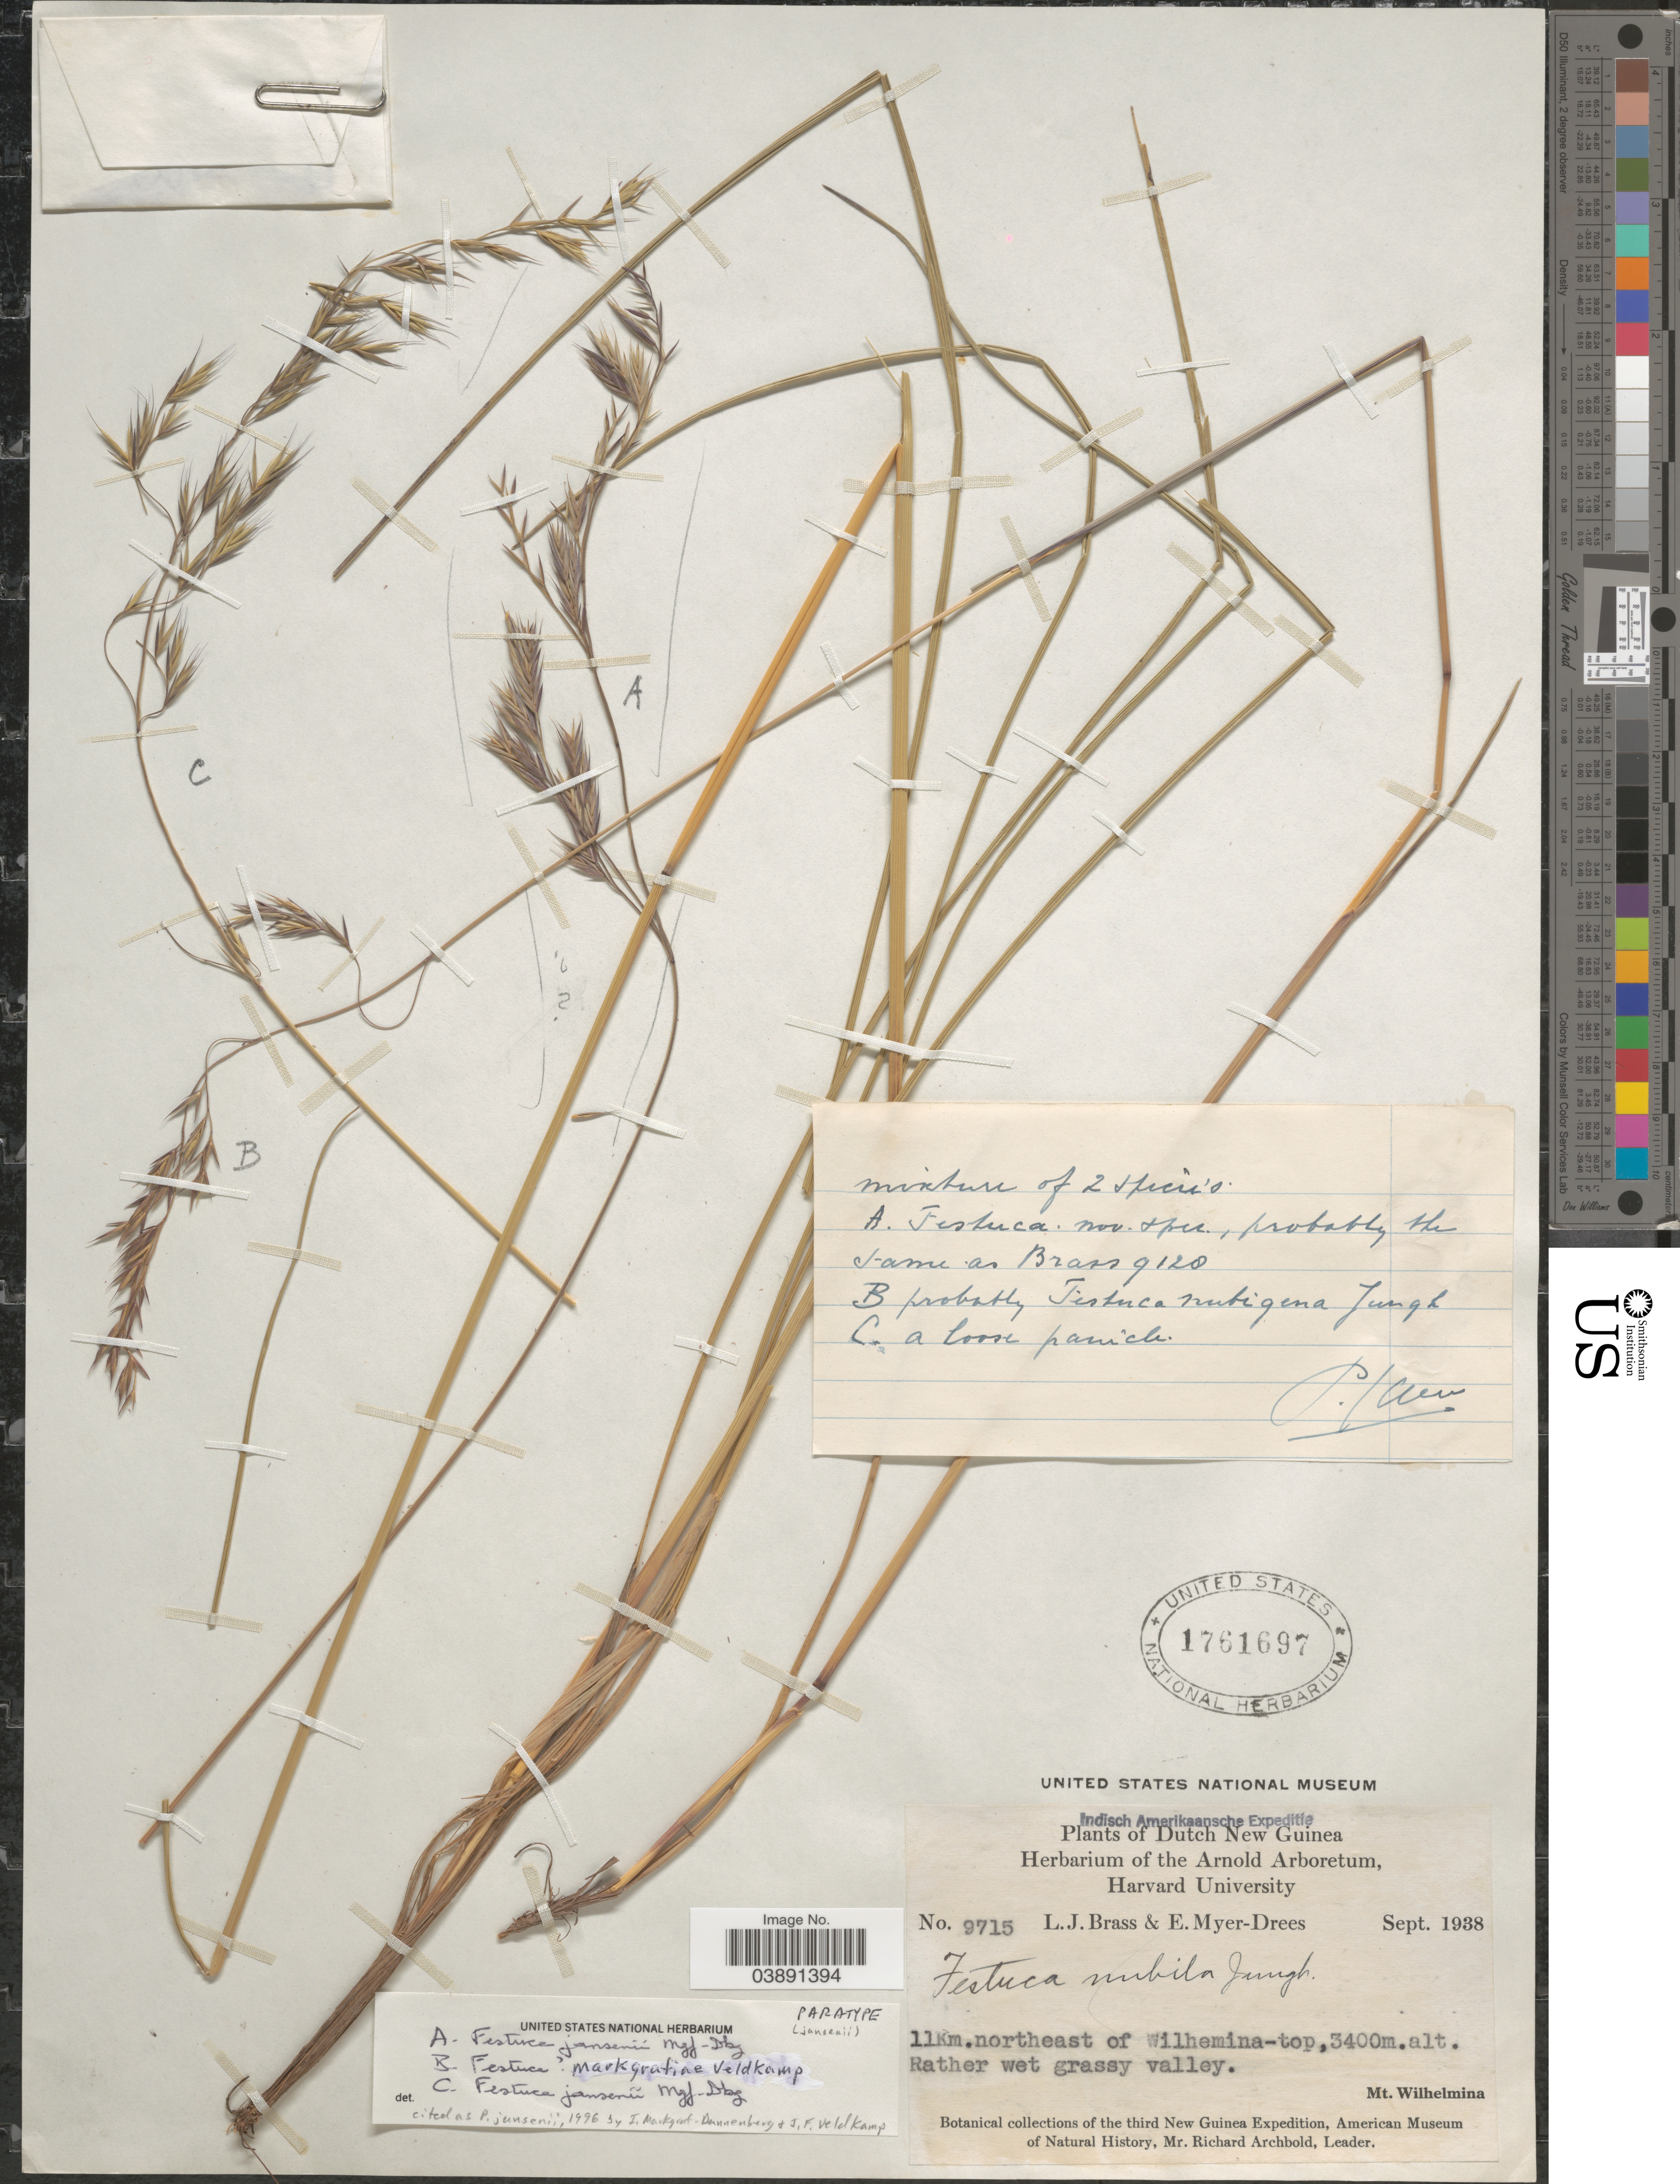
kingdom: Plantae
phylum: Tracheophyta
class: Liliopsida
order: Poales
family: Poaceae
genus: Festuca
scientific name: Festuca jansenii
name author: Markgr.-Dann. ex P. Royen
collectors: L. J. Brass & E. Myer-Drees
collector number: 9715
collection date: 1938-09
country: Indonesia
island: New Guinea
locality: Dutch New Guinea. 11 Km.northeast of Wilhemina-top. Mt. Wilhelmina. Rather wet grassy valley.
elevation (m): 3400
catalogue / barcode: US 1761697